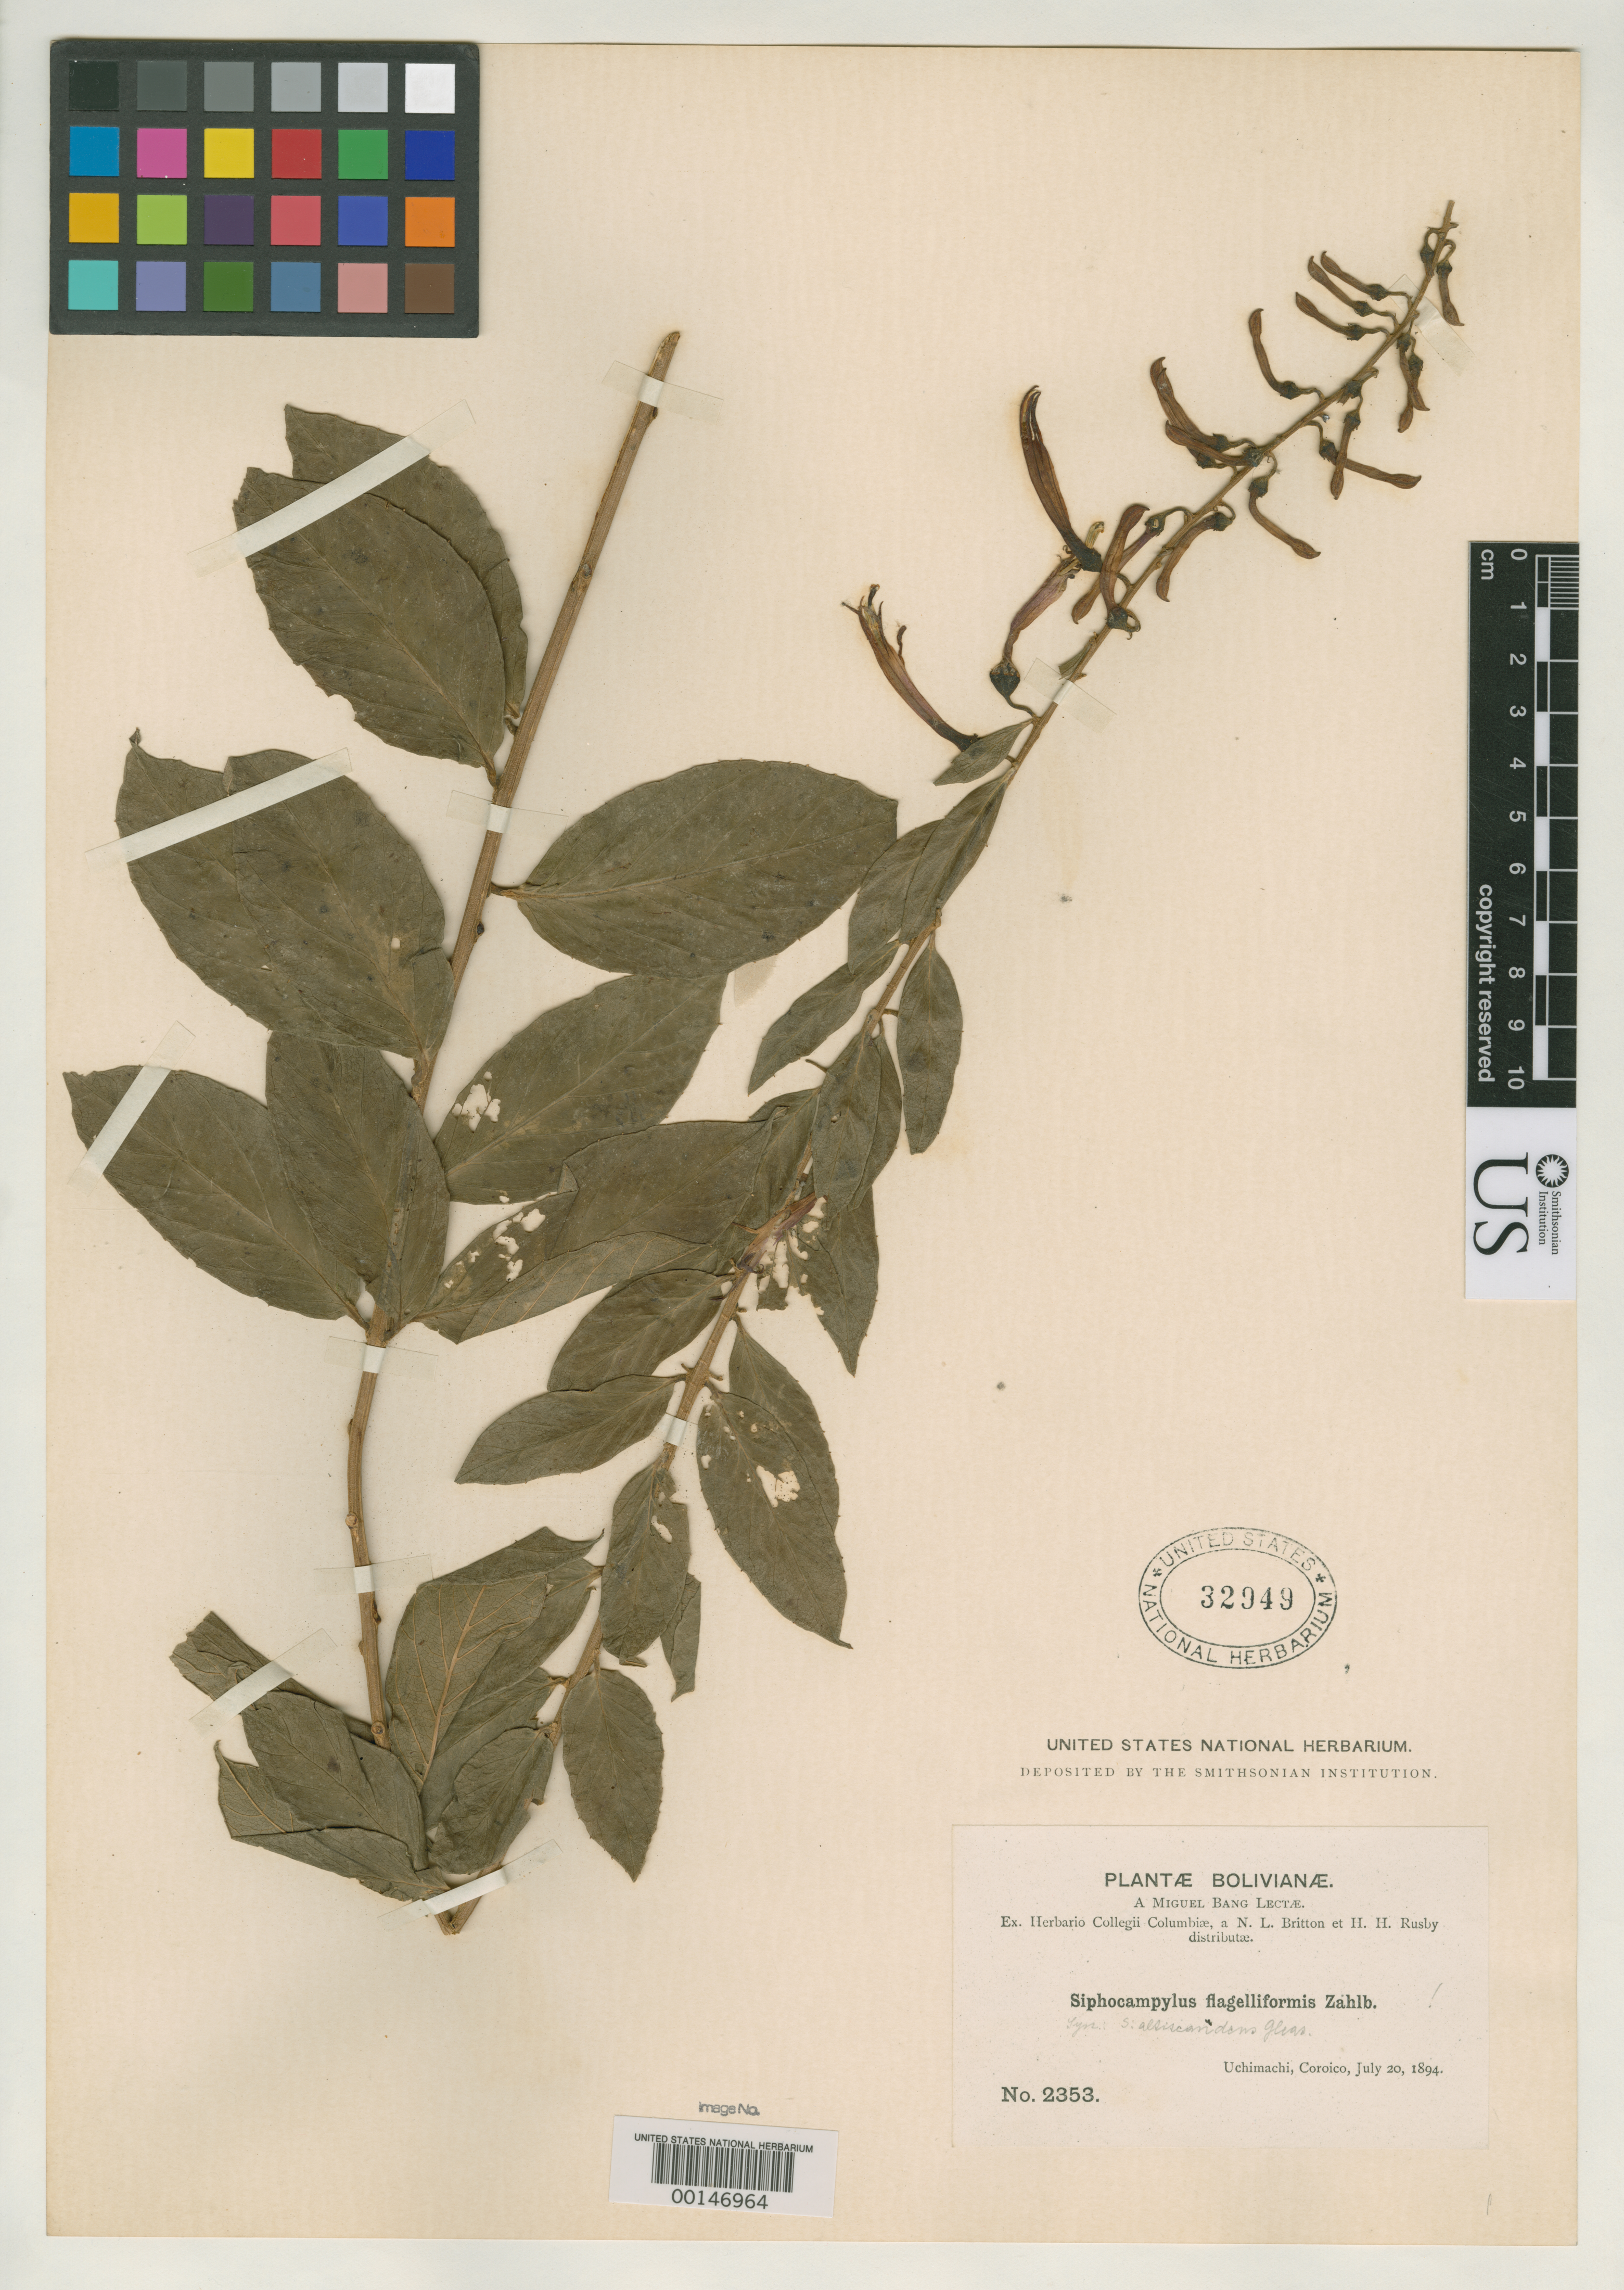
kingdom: Plantae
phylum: Tracheophyta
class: Magnoliopsida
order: Asterales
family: Campanulaceae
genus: Siphocampylus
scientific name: Siphocampylus altiscandens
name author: Gleason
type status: Isotype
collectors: M. Bang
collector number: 2353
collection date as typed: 20 Jul 1894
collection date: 1894-07-20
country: Bolivia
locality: Uchimachi, Corvico.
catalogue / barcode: US 32949